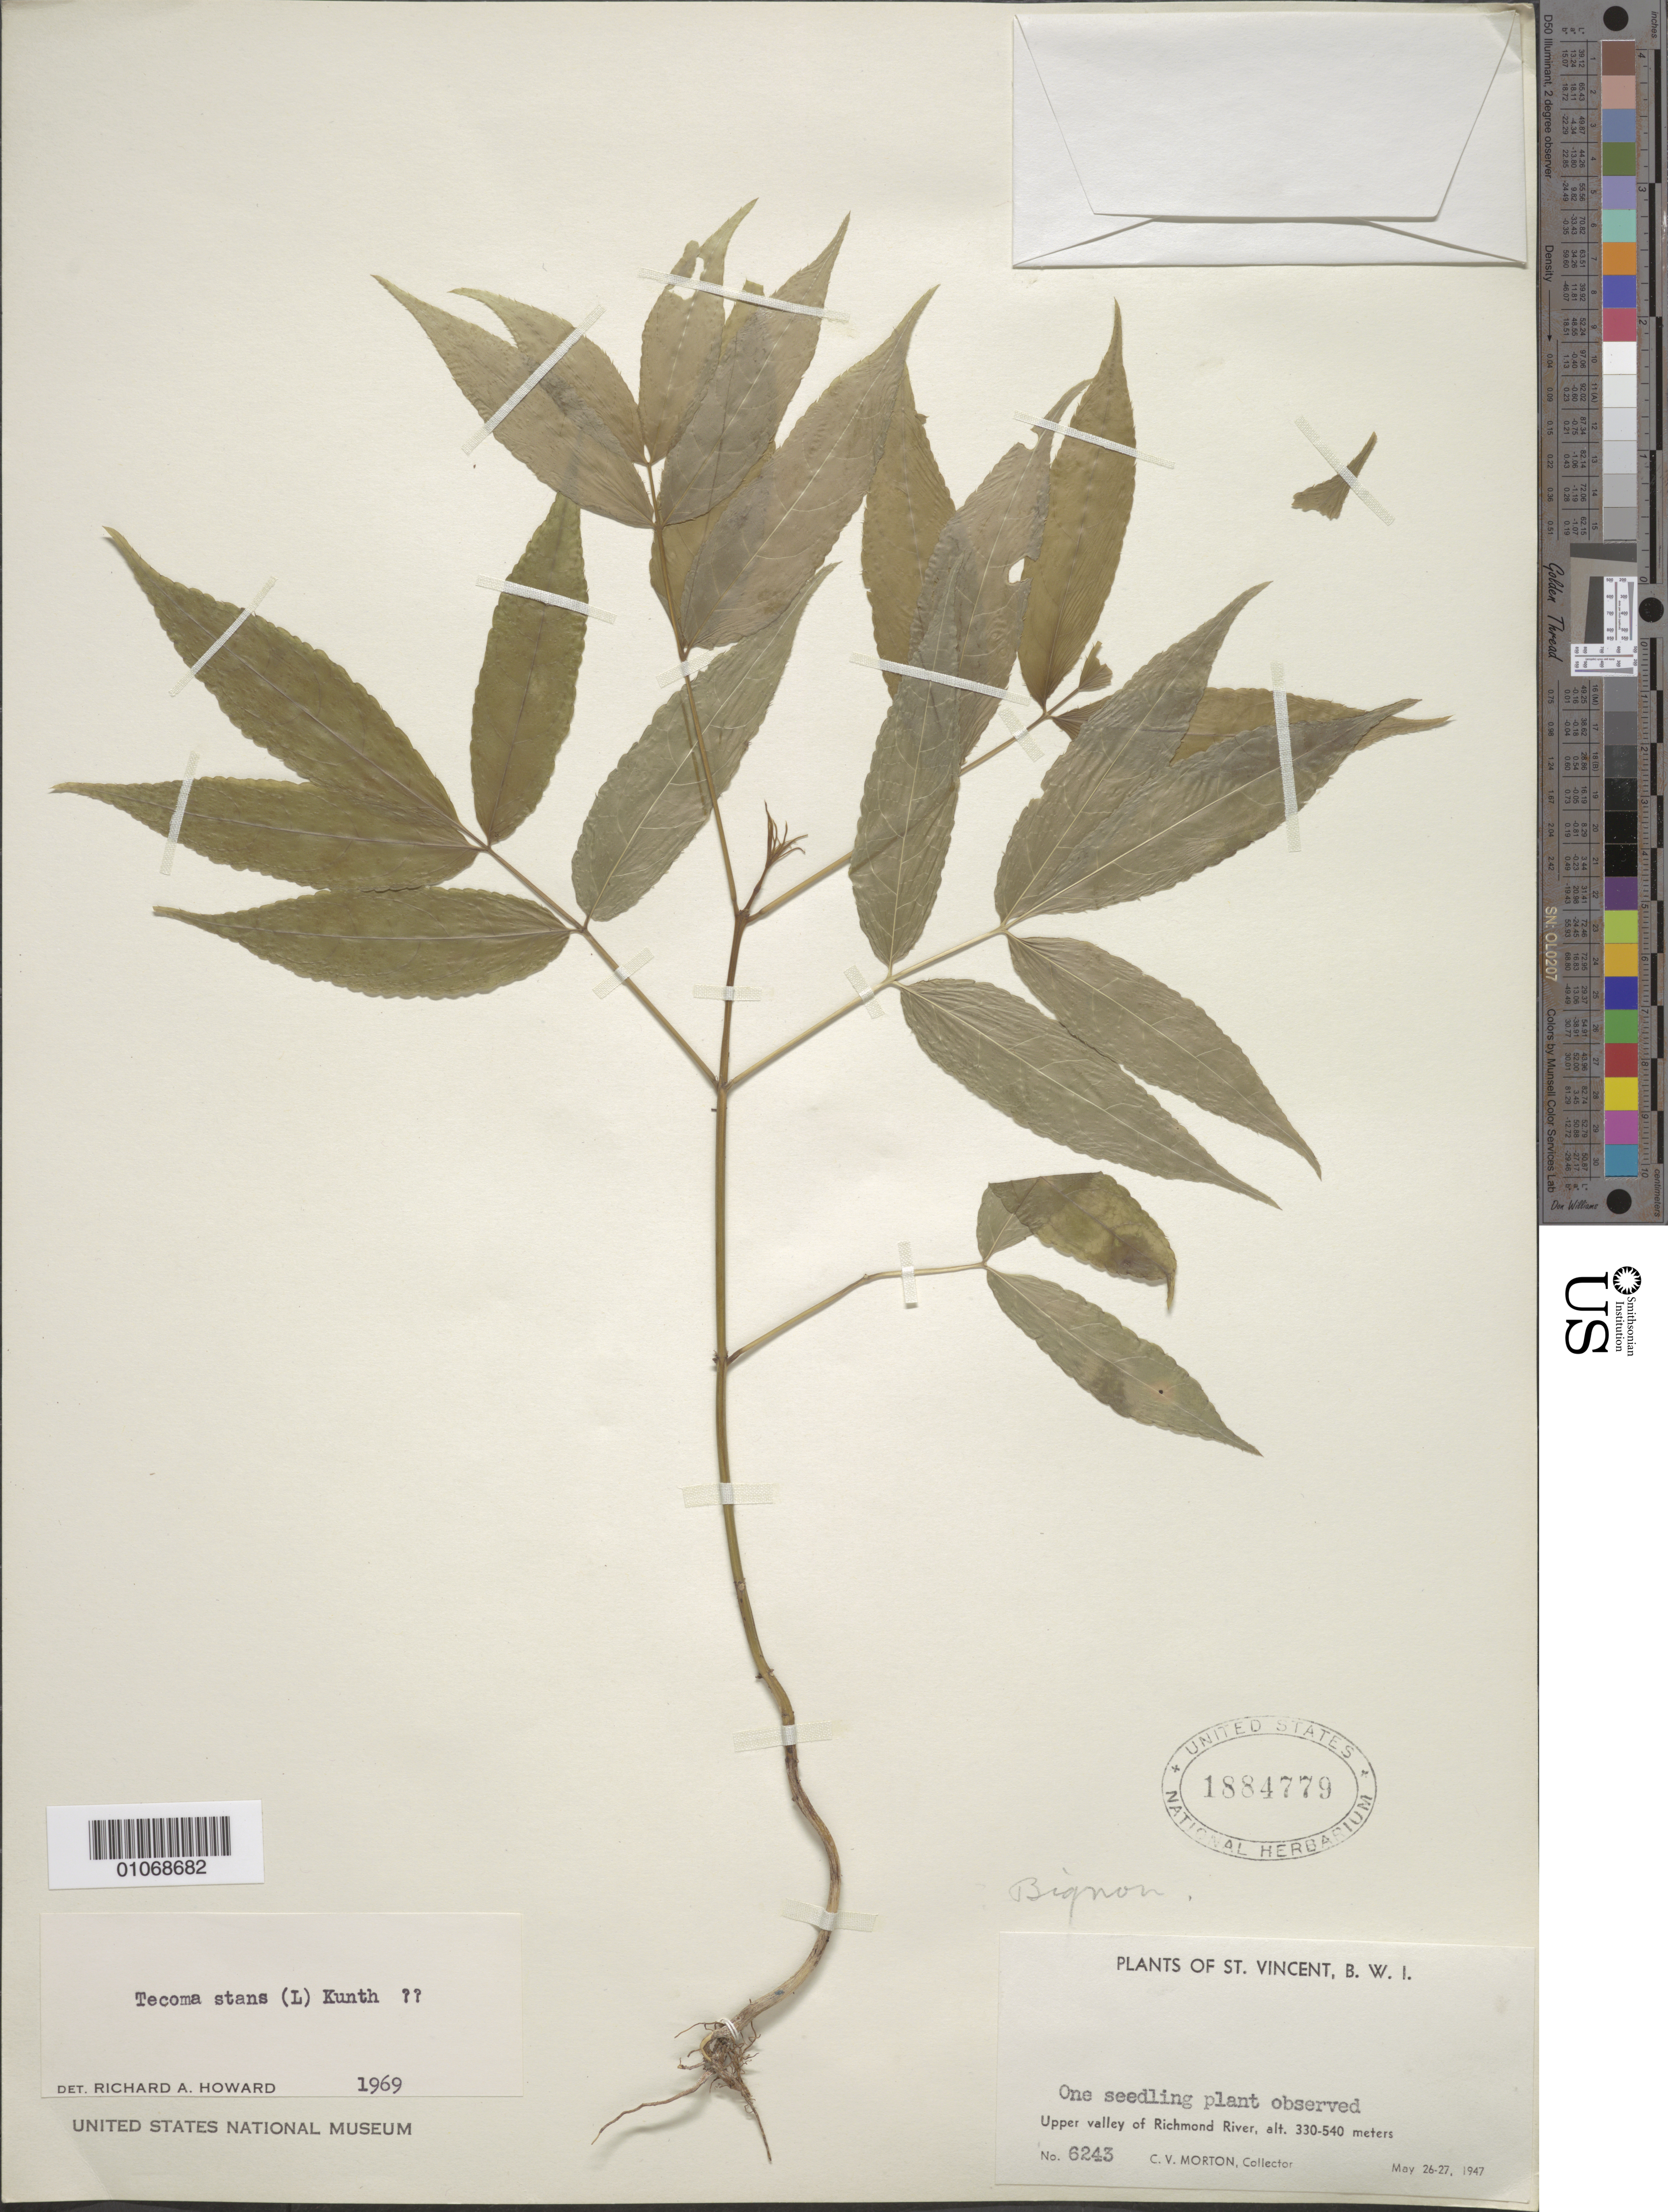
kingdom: Plantae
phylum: Tracheophyta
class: Magnoliopsida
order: Lamiales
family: Bignoniaceae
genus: Tecoma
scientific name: Tecoma stans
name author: (L.) Juss. ex Kunth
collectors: C. V. Morton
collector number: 6243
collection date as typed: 26 May 1947 to 27 May 1947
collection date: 1947-05-26/1947-05-27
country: St. Vincent - Grenadines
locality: Upper valley of Richmond River.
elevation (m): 330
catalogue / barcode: US 1884779